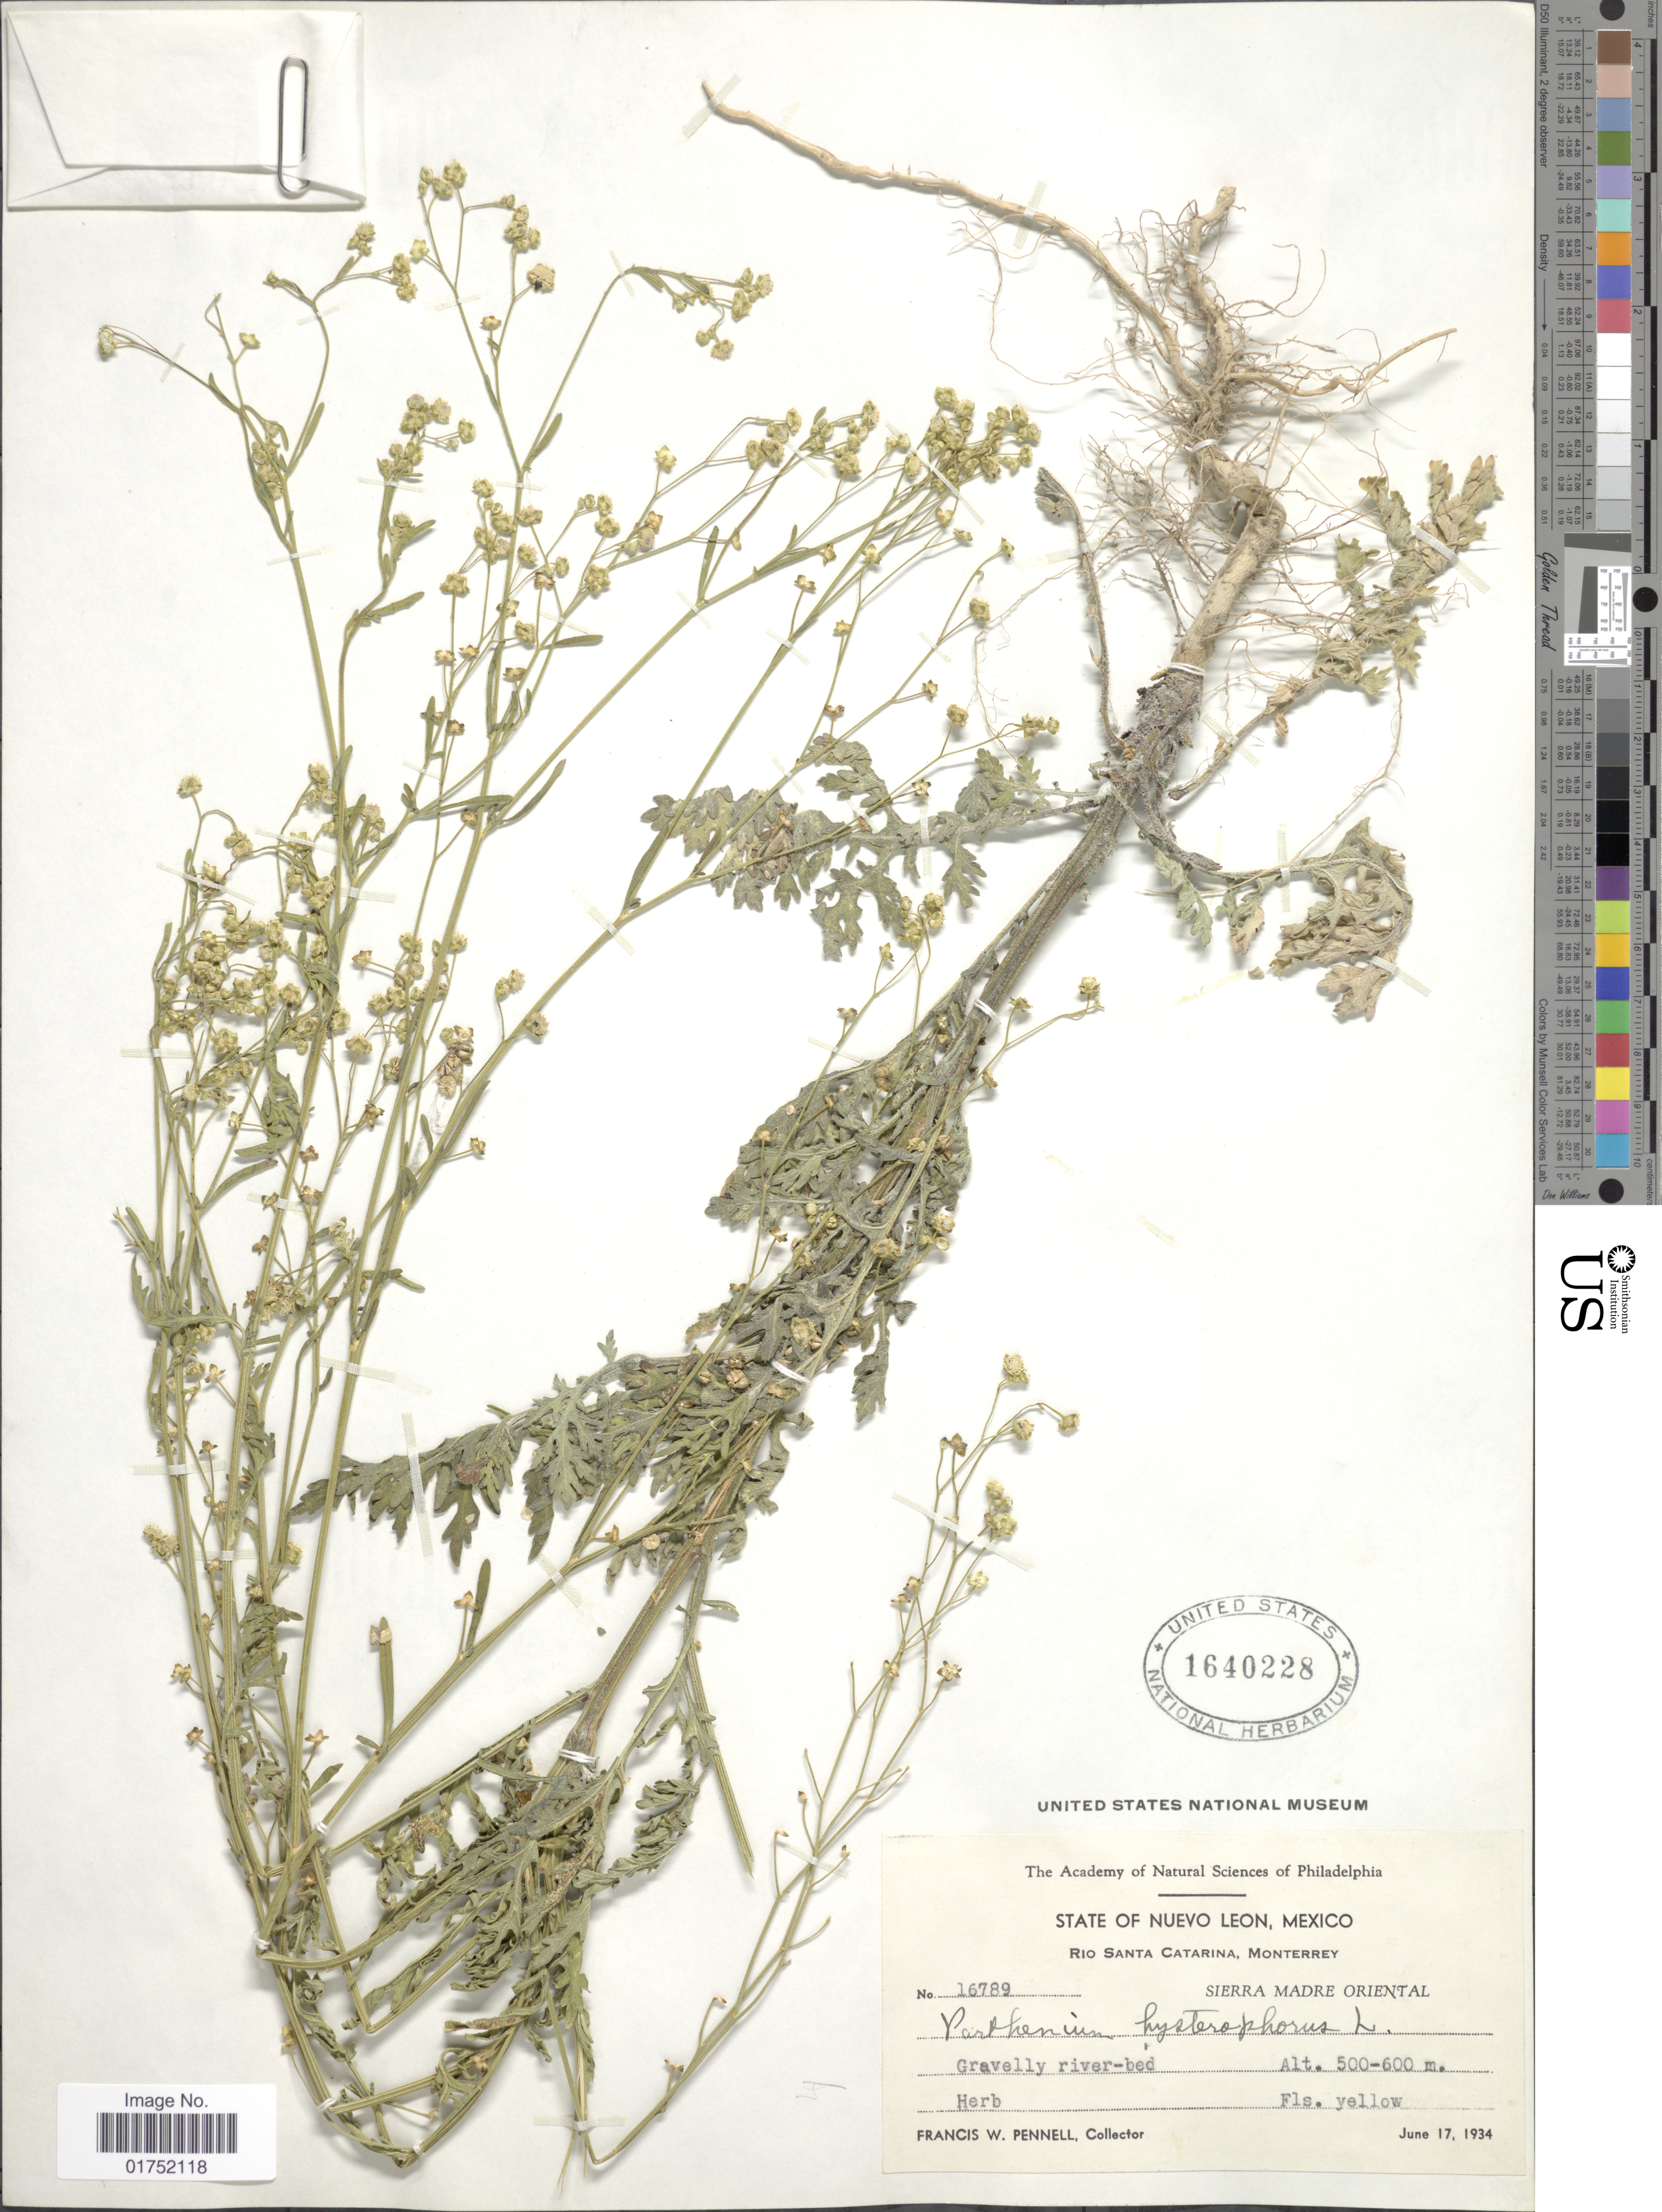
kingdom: Plantae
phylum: Tracheophyta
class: Magnoliopsida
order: Asterales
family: Asteraceae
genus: Parthenium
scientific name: Parthenium hysterophorus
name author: L.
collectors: F. W. Pennell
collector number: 16789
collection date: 1934-06-17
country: Mexico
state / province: Nuevo León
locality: Rio Santa Catarina, Monterrey, Sierra Madre Oriental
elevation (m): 500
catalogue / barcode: US 1640228